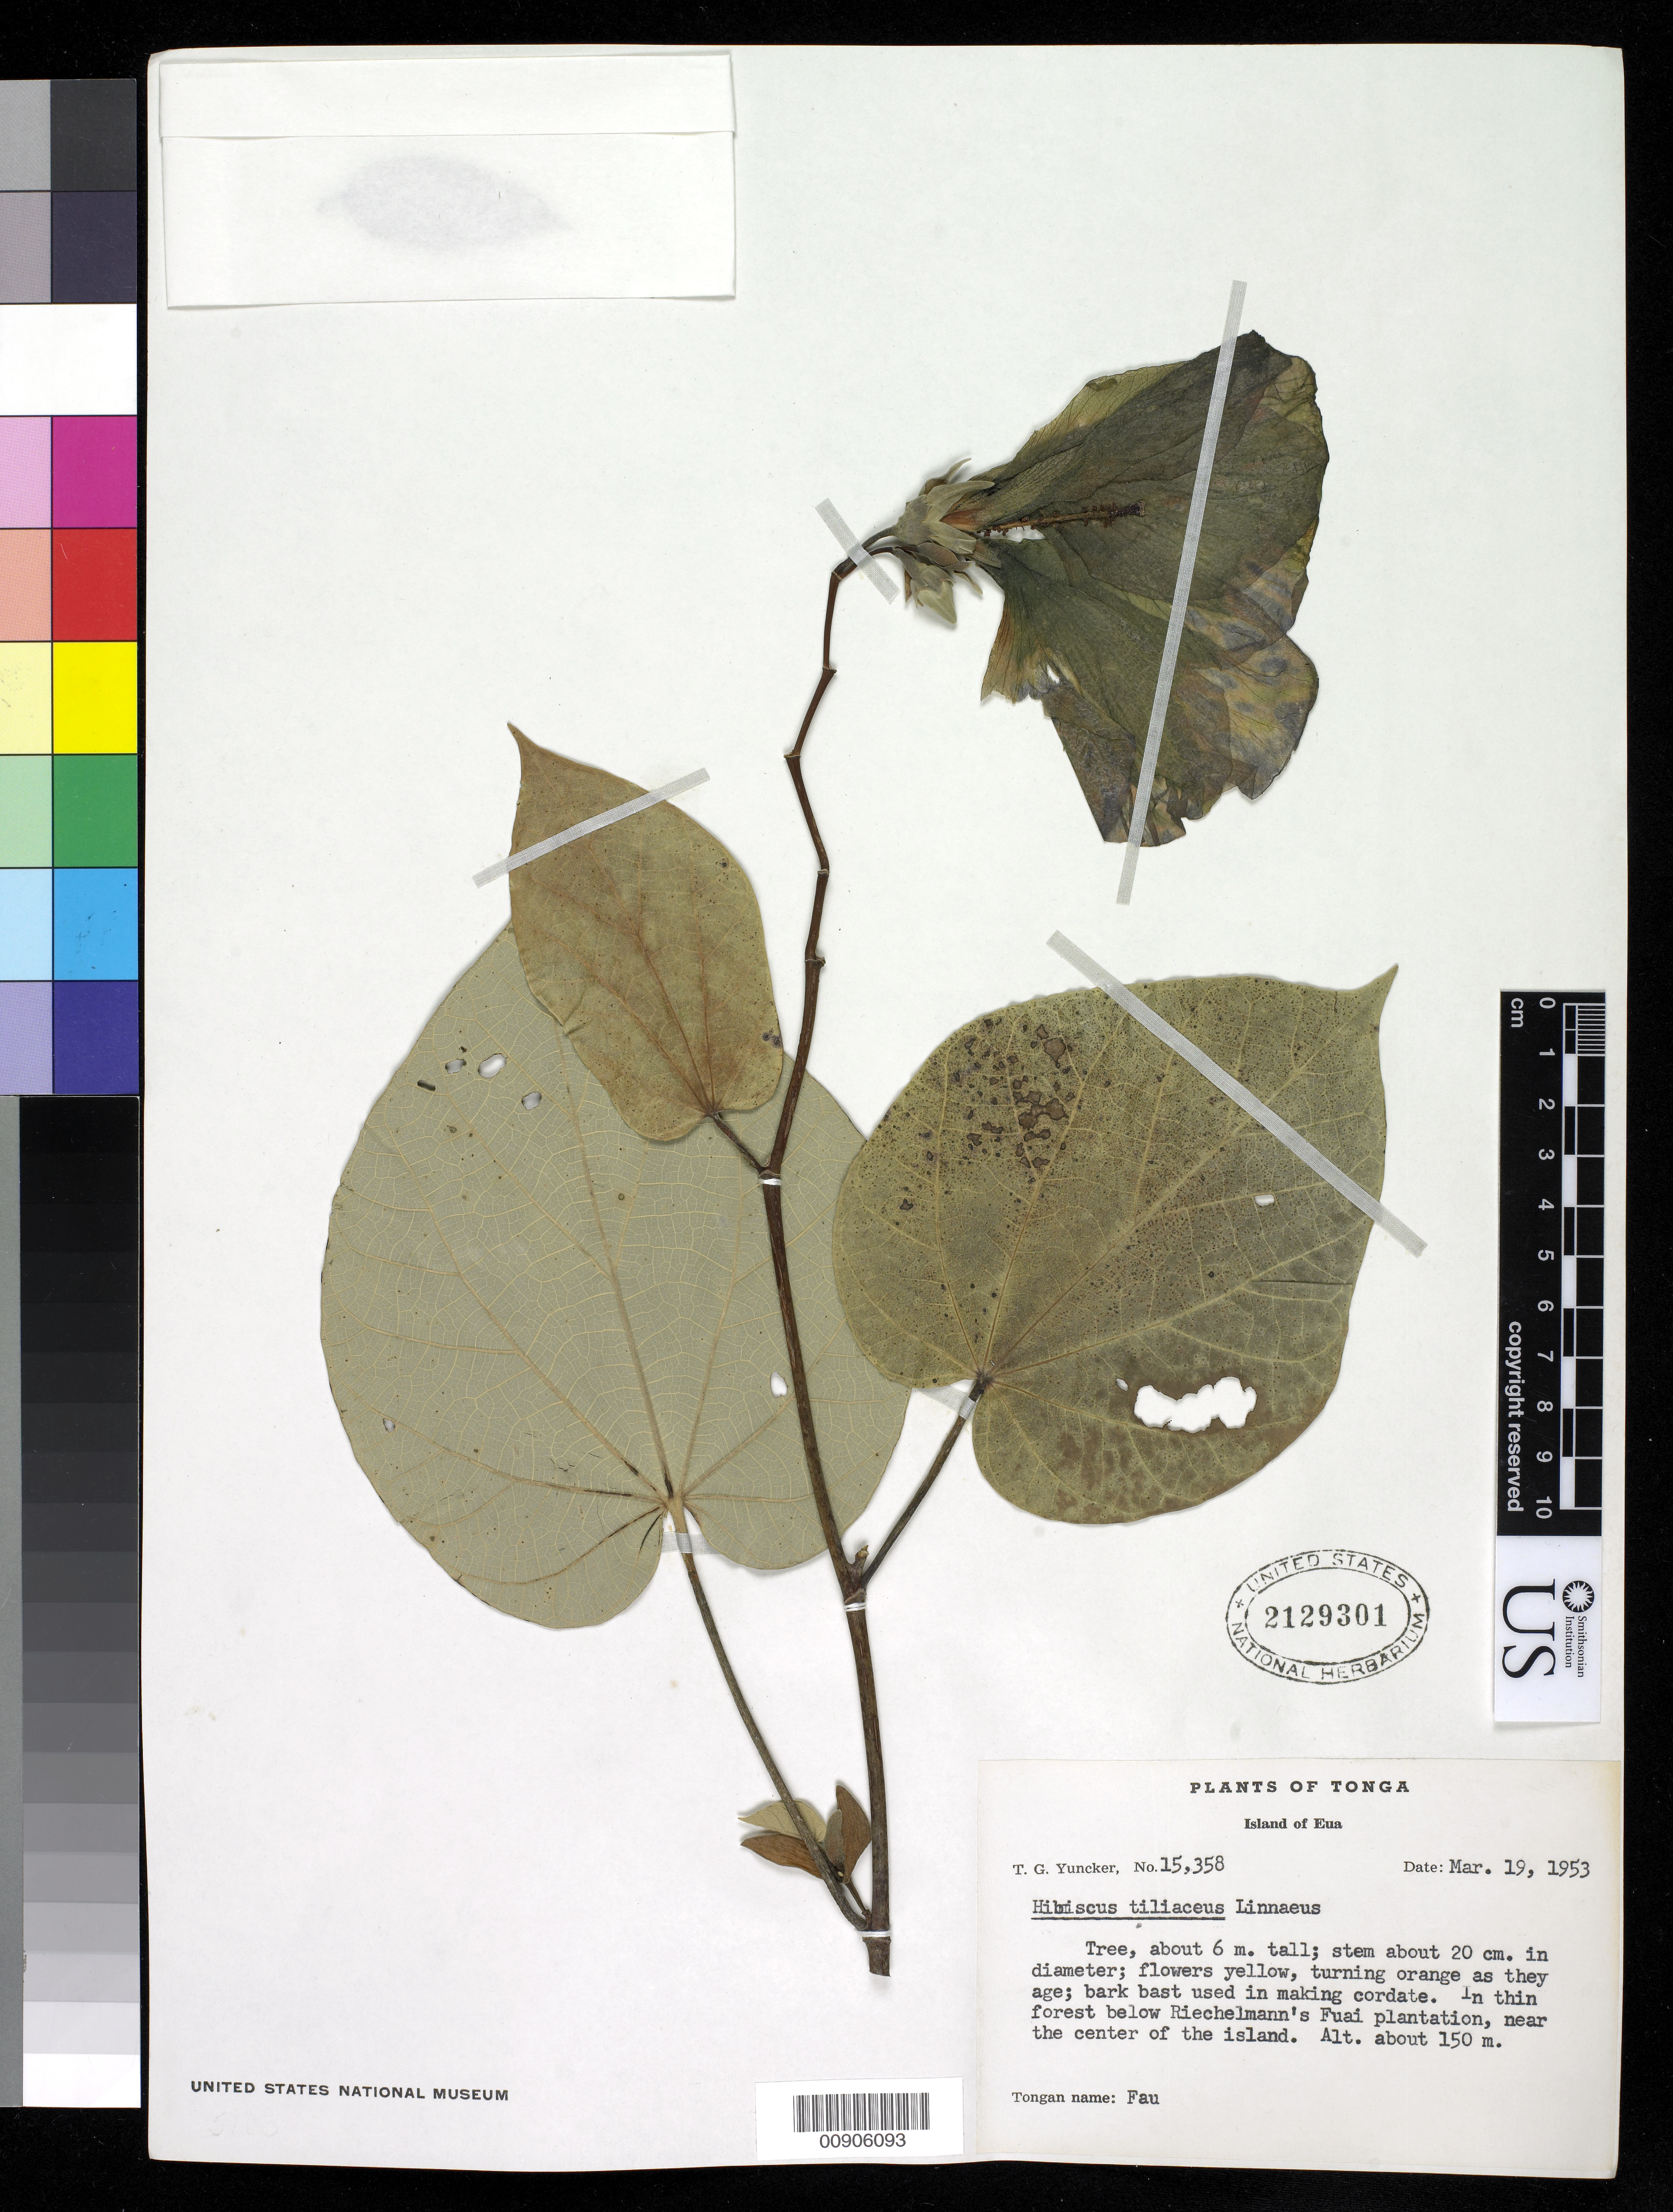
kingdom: Plantae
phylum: Tracheophyta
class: Magnoliopsida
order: Malvales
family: Malvaceae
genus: Talipariti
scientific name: Talipariti tiliaceum var. tiliaceum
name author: (L.) Fryxell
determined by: Dorr, Laurence J., Curator (BOT), Smithsonian Institution - National Museum of Natural History (UNITED STATES)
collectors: T. G. Yuncker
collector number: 15358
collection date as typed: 19 Mar 1953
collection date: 1953-03-19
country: Tonga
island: Eua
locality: In thin forest below Riechelmann's Fuai plantation, near center of island.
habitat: Thin forest.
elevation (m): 150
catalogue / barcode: US 2129301